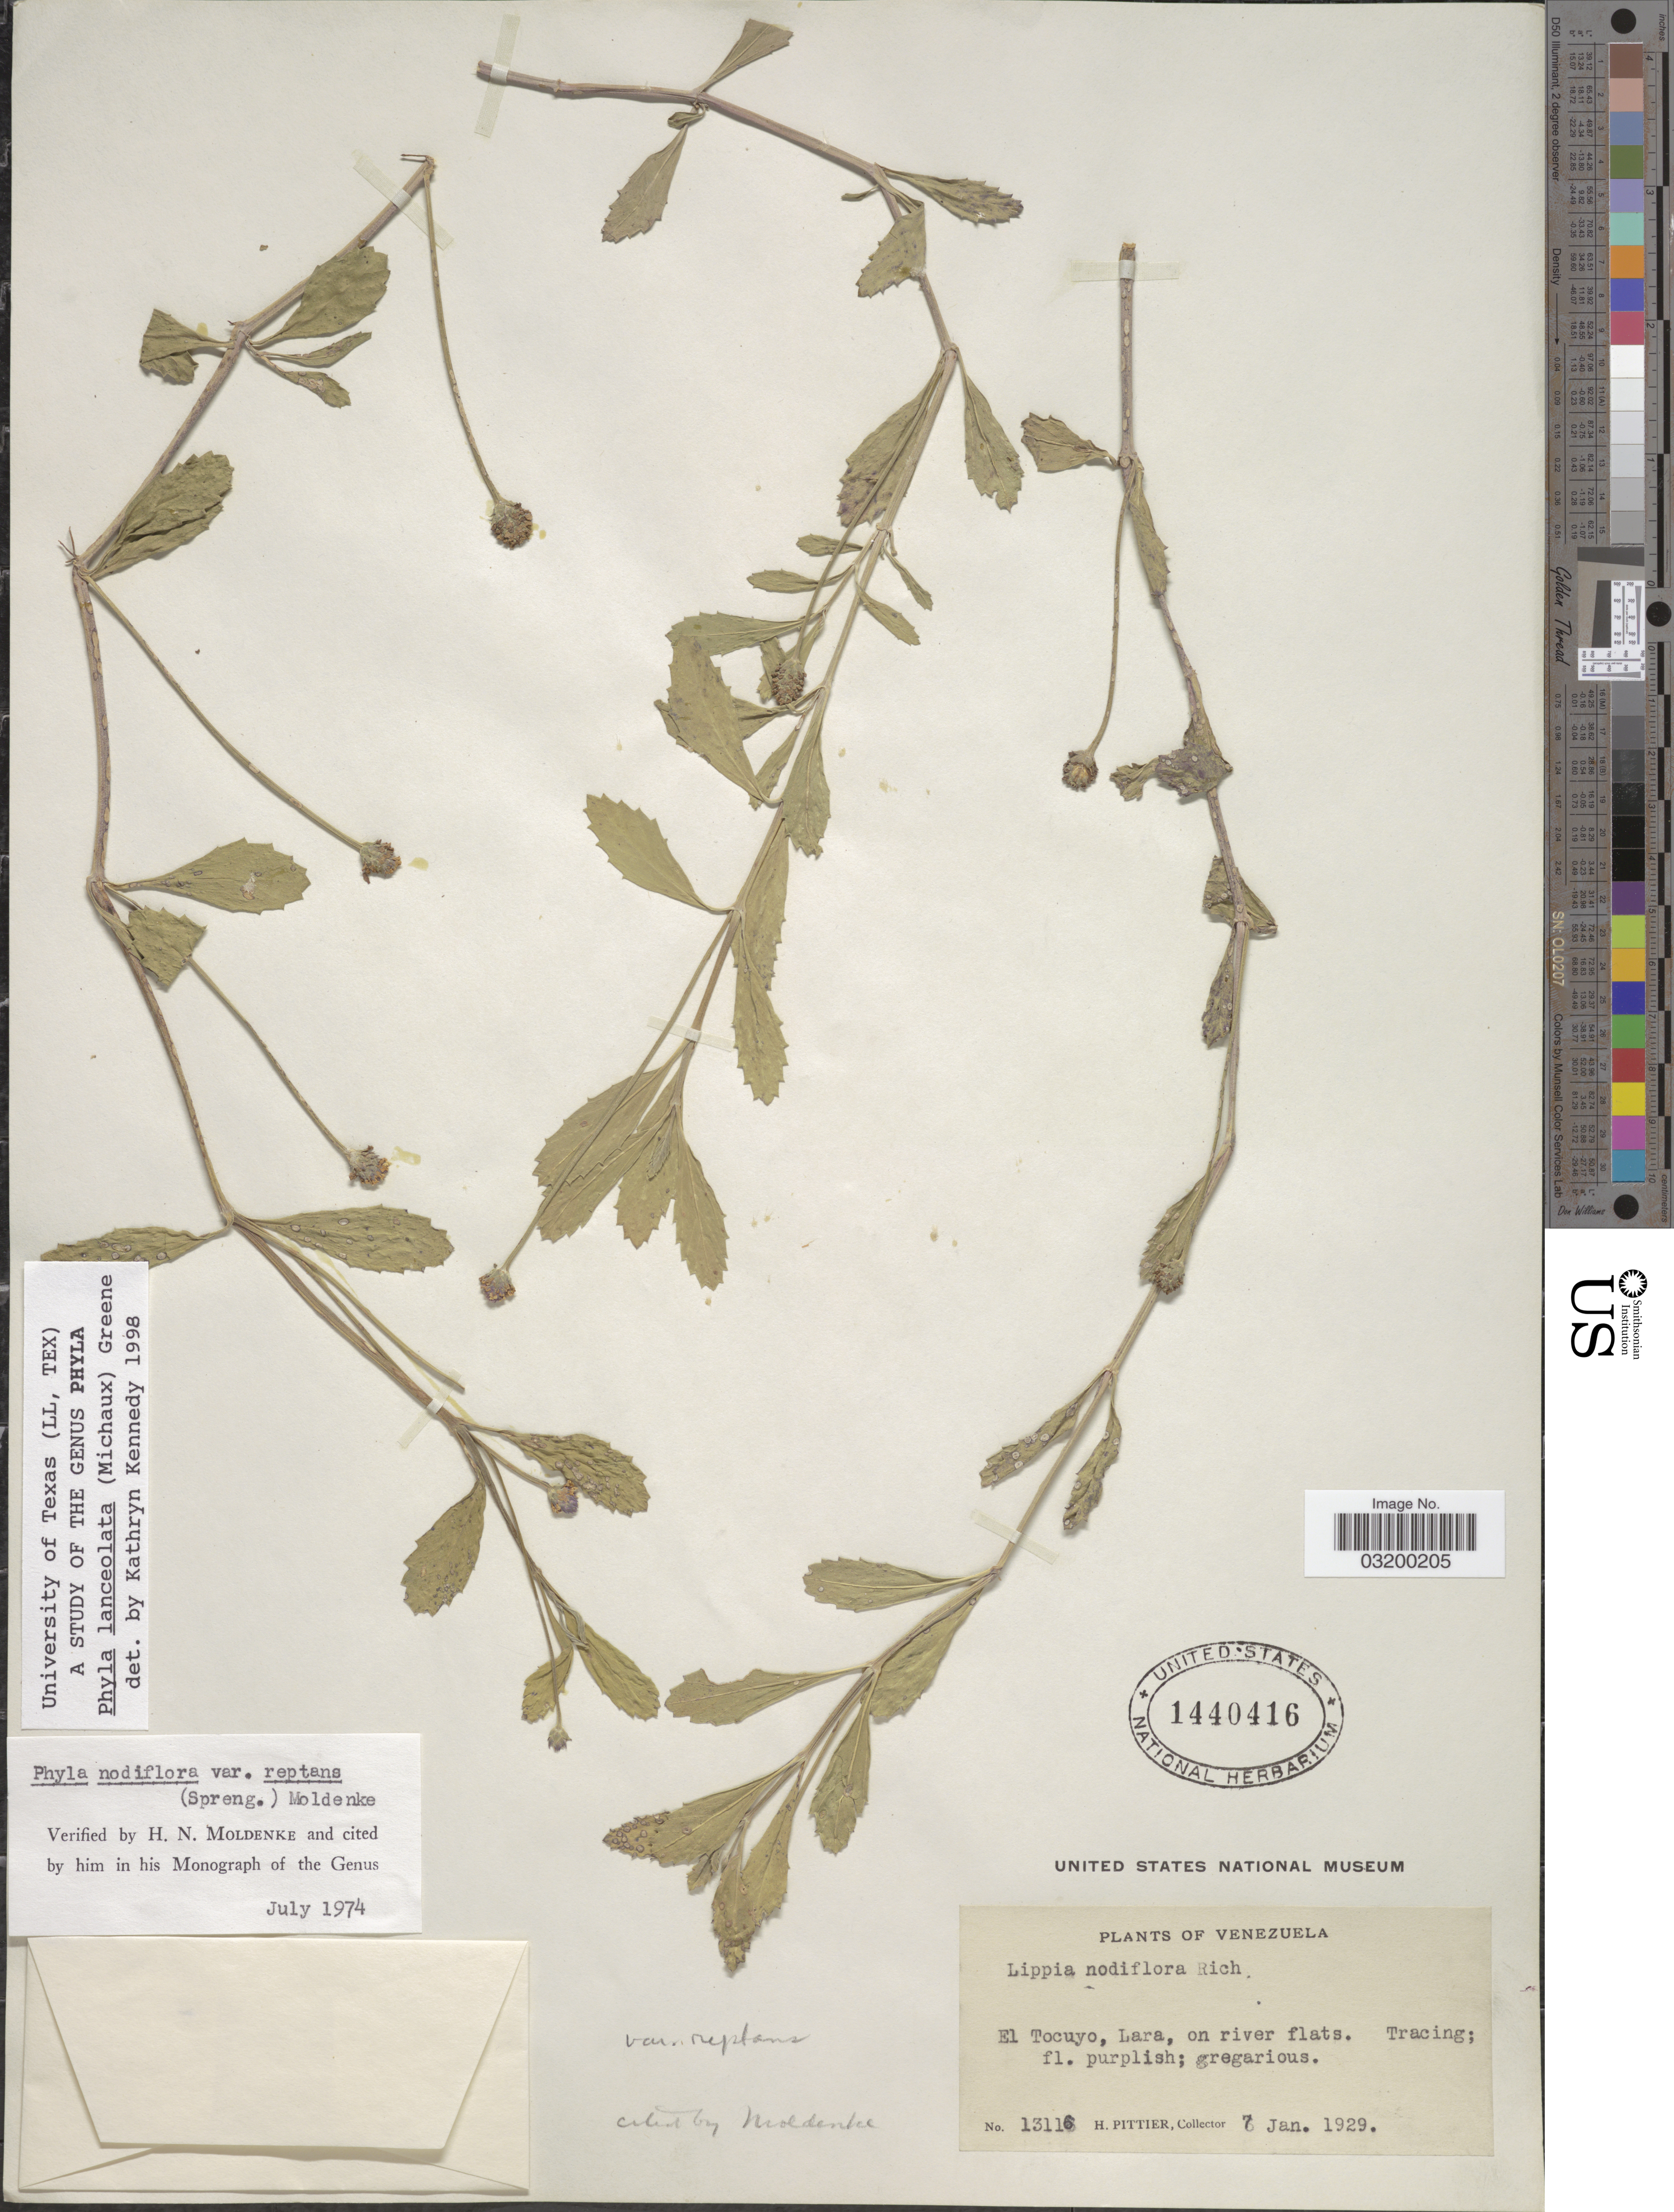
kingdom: Plantae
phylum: Tracheophyta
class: Magnoliopsida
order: Lamiales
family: Verbenaceae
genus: Phyla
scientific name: Phyla lanceolata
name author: (Michx.) Greene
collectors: H. F. Pittier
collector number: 13116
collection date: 1929-01-07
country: Venezuela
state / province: Lara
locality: El Tocuyo.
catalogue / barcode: US 1440416